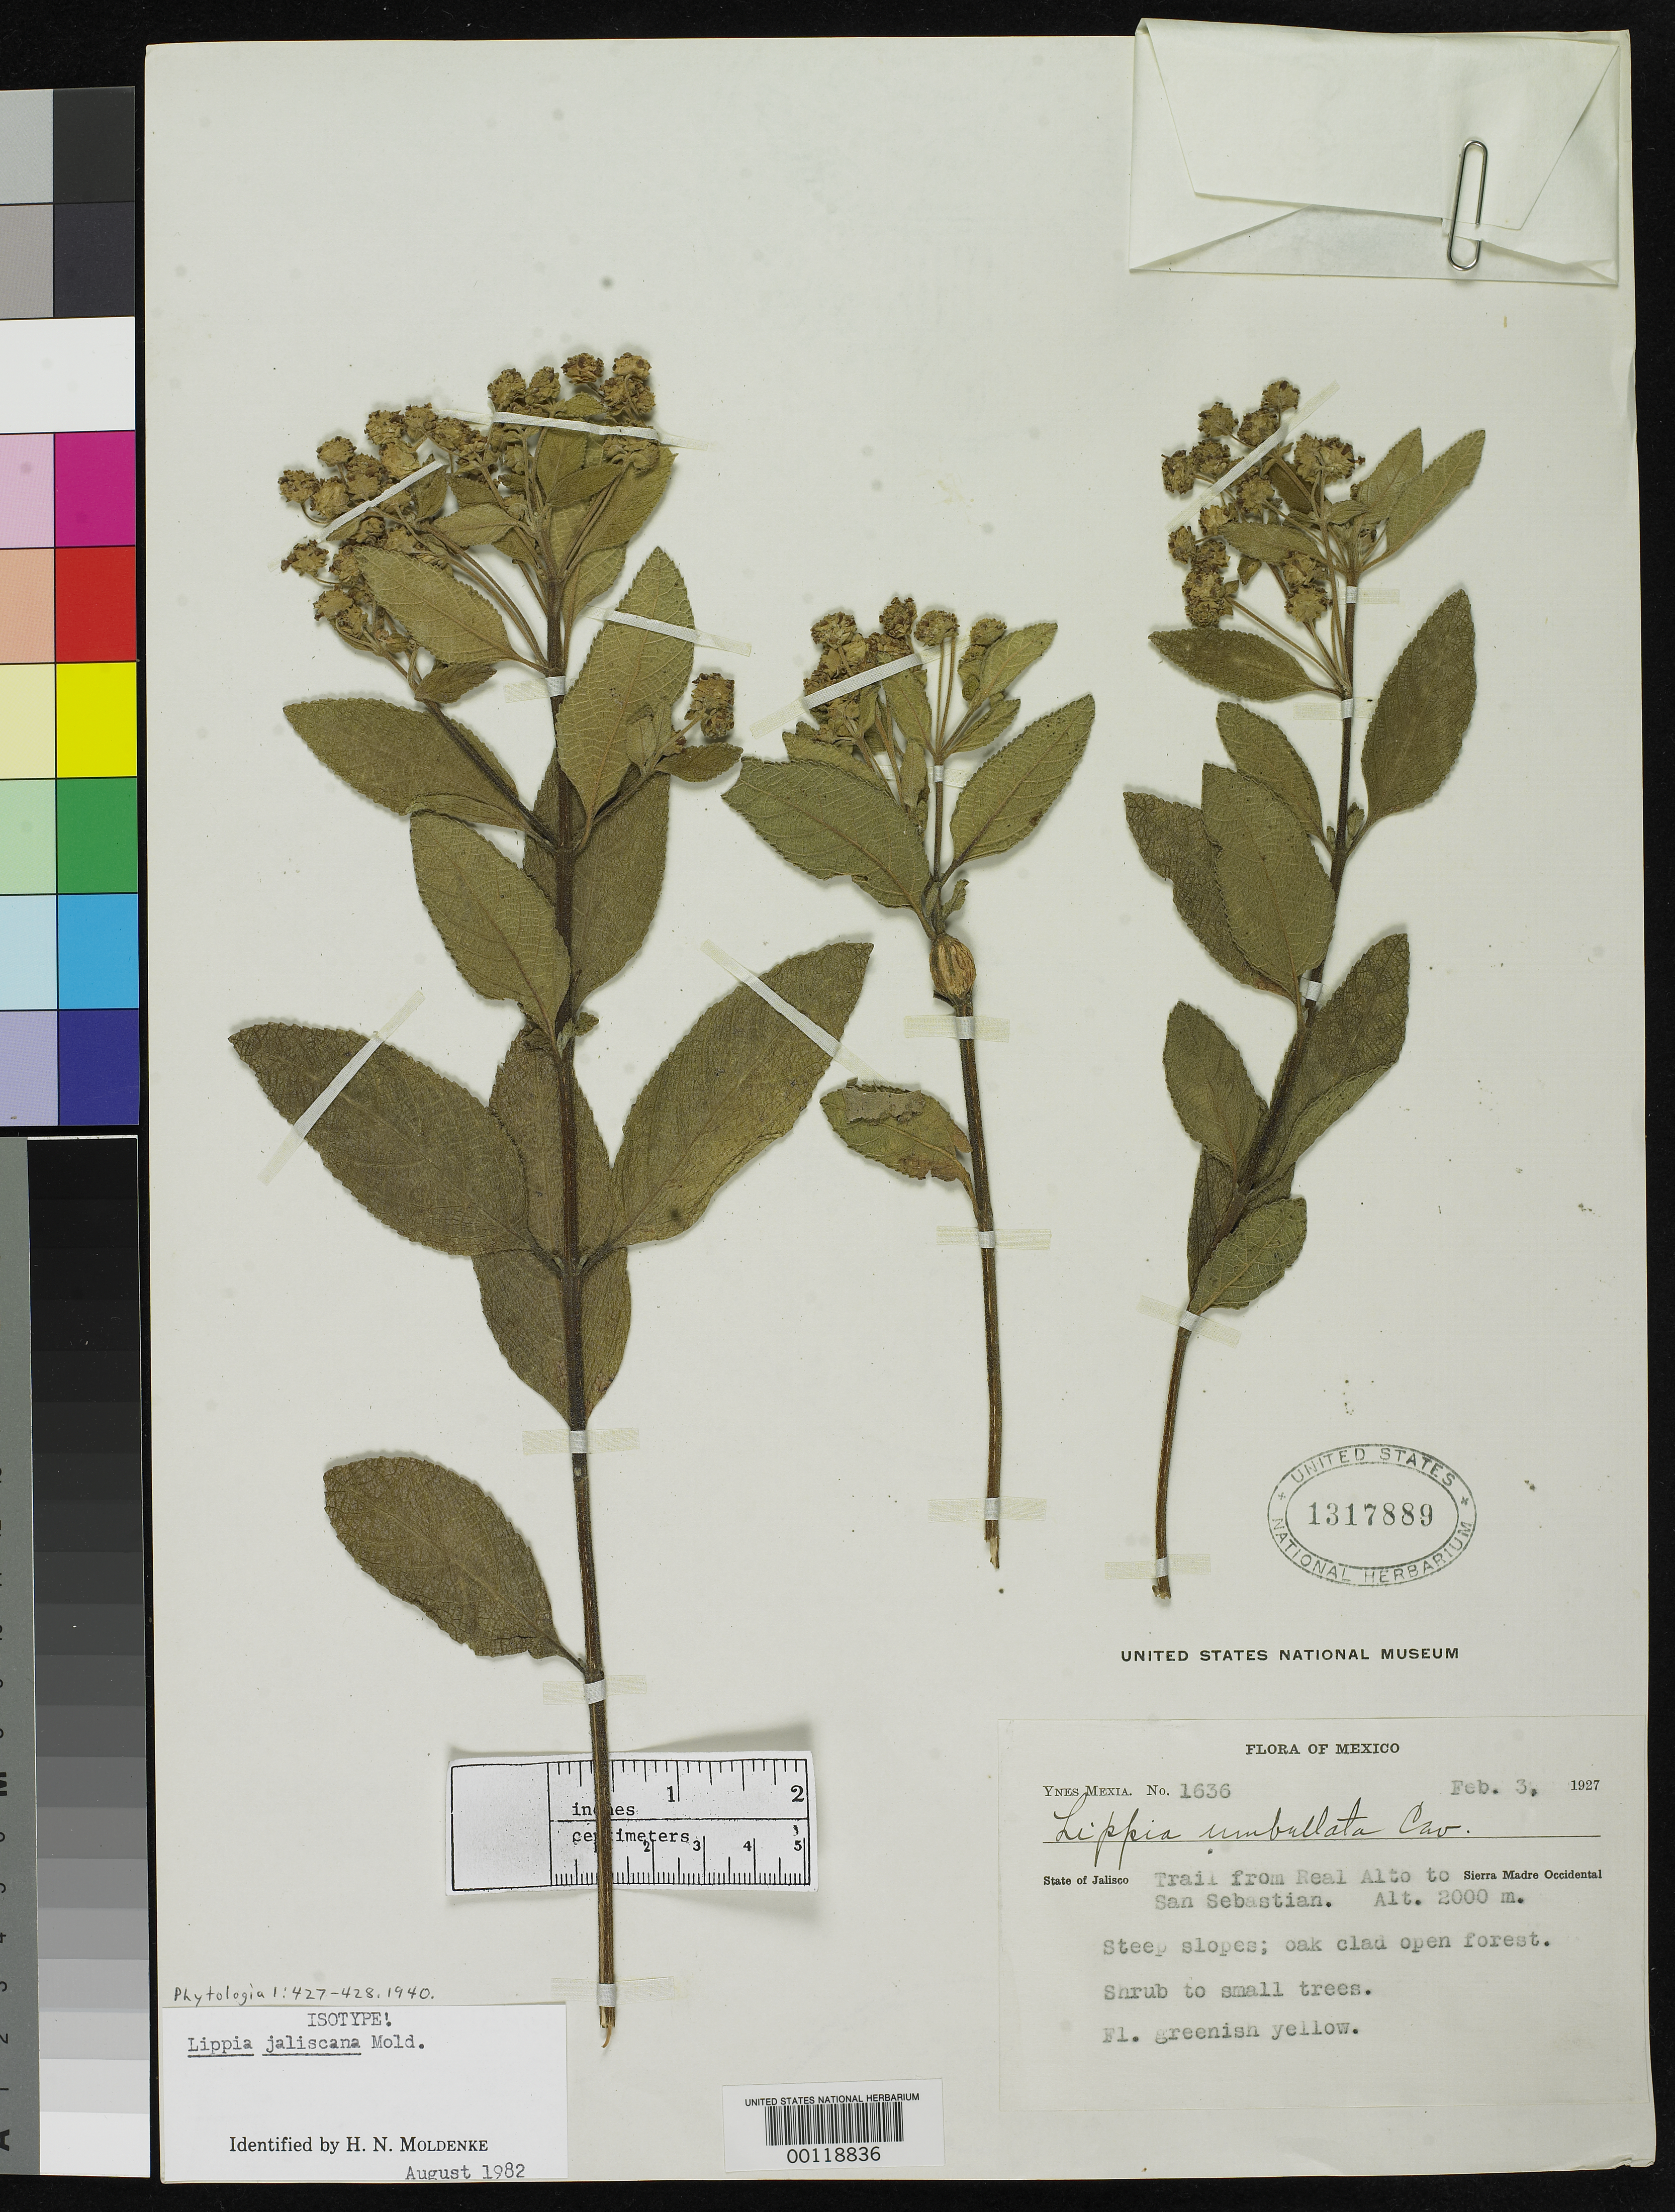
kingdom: Plantae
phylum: Tracheophyta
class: Magnoliopsida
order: Lamiales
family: Verbenaceae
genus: Lippia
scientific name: Lippia jaliscana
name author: Moldenke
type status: Isotype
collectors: Y. Mexia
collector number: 1636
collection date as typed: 03 Feb 1927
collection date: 1927-02-03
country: Mexico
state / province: Jalisco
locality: Trail from Real Alto to Sierra Madre Occidental, San Sebastian.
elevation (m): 2000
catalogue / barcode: US 1317889